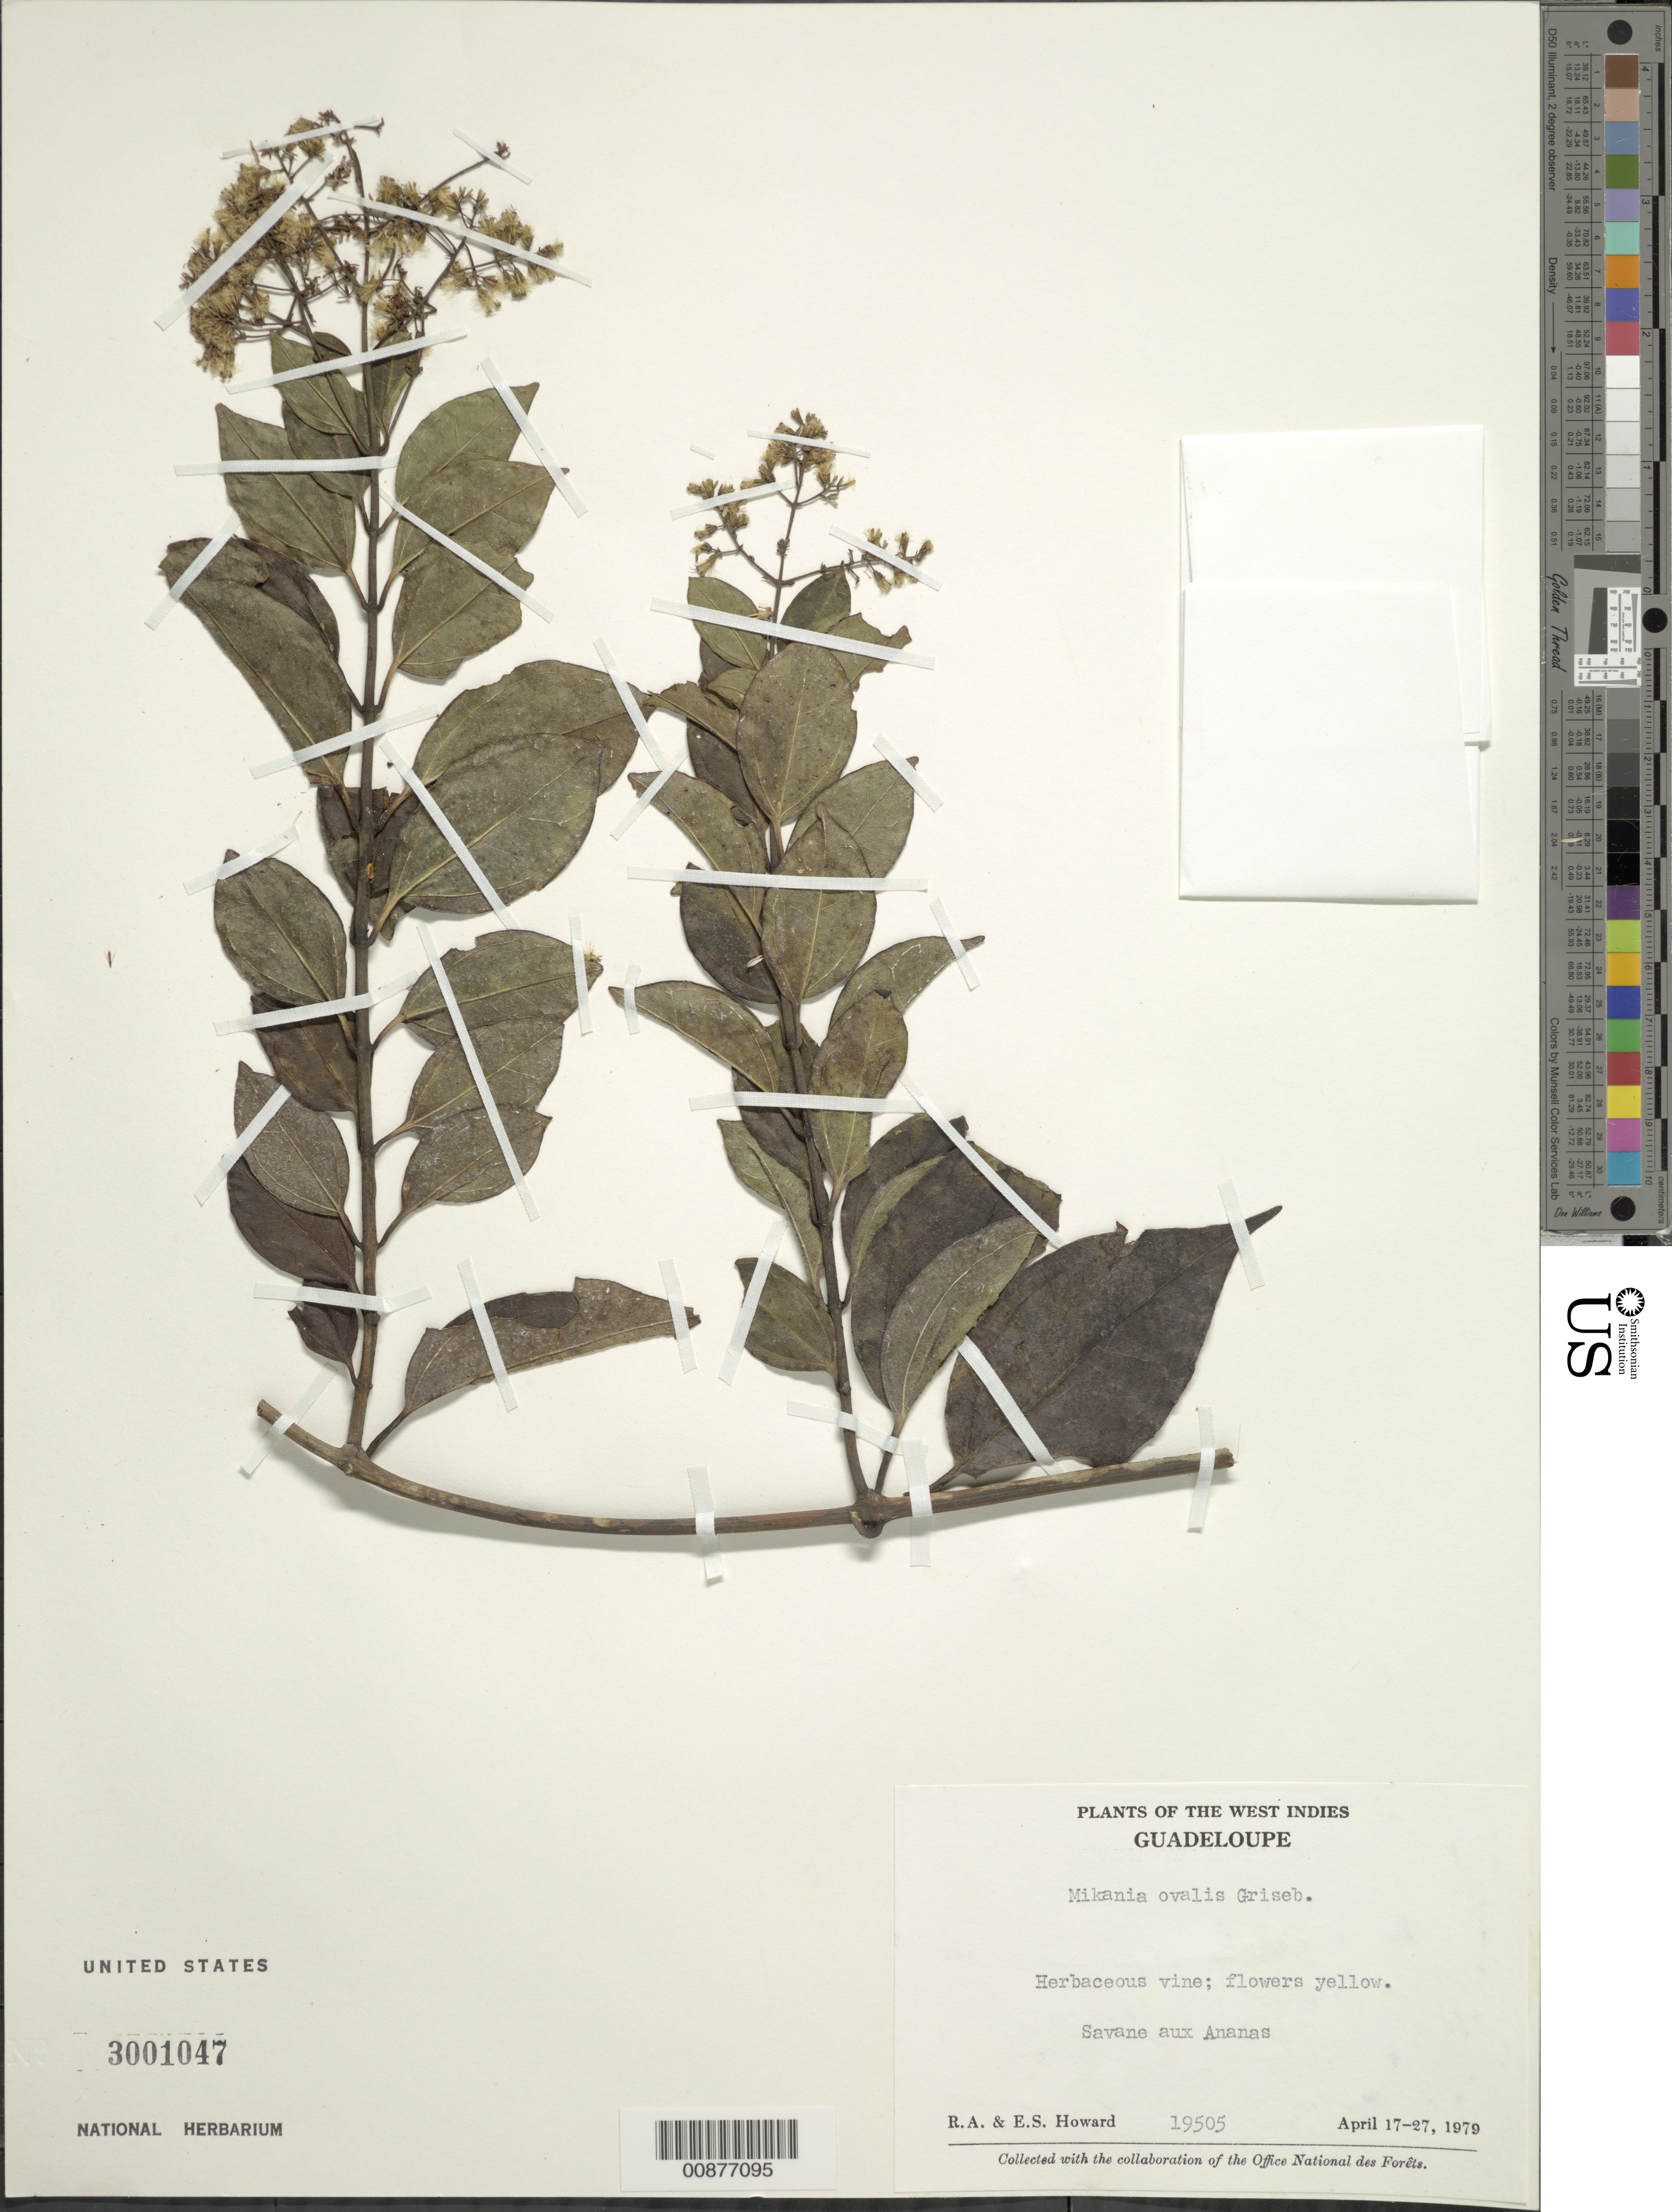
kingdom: Plantae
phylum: Tracheophyta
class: Magnoliopsida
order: Asterales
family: Asteraceae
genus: Mikania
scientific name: Mikania ovalis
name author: Griseb.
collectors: R. A. Howard & E. S. Howard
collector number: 19505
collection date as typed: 17 Apr 1979 to 27 Apr 1979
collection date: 1979-04-17/1979-04-27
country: Guadeloupe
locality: Savane aux Ananas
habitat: Savane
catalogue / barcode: US 3001047